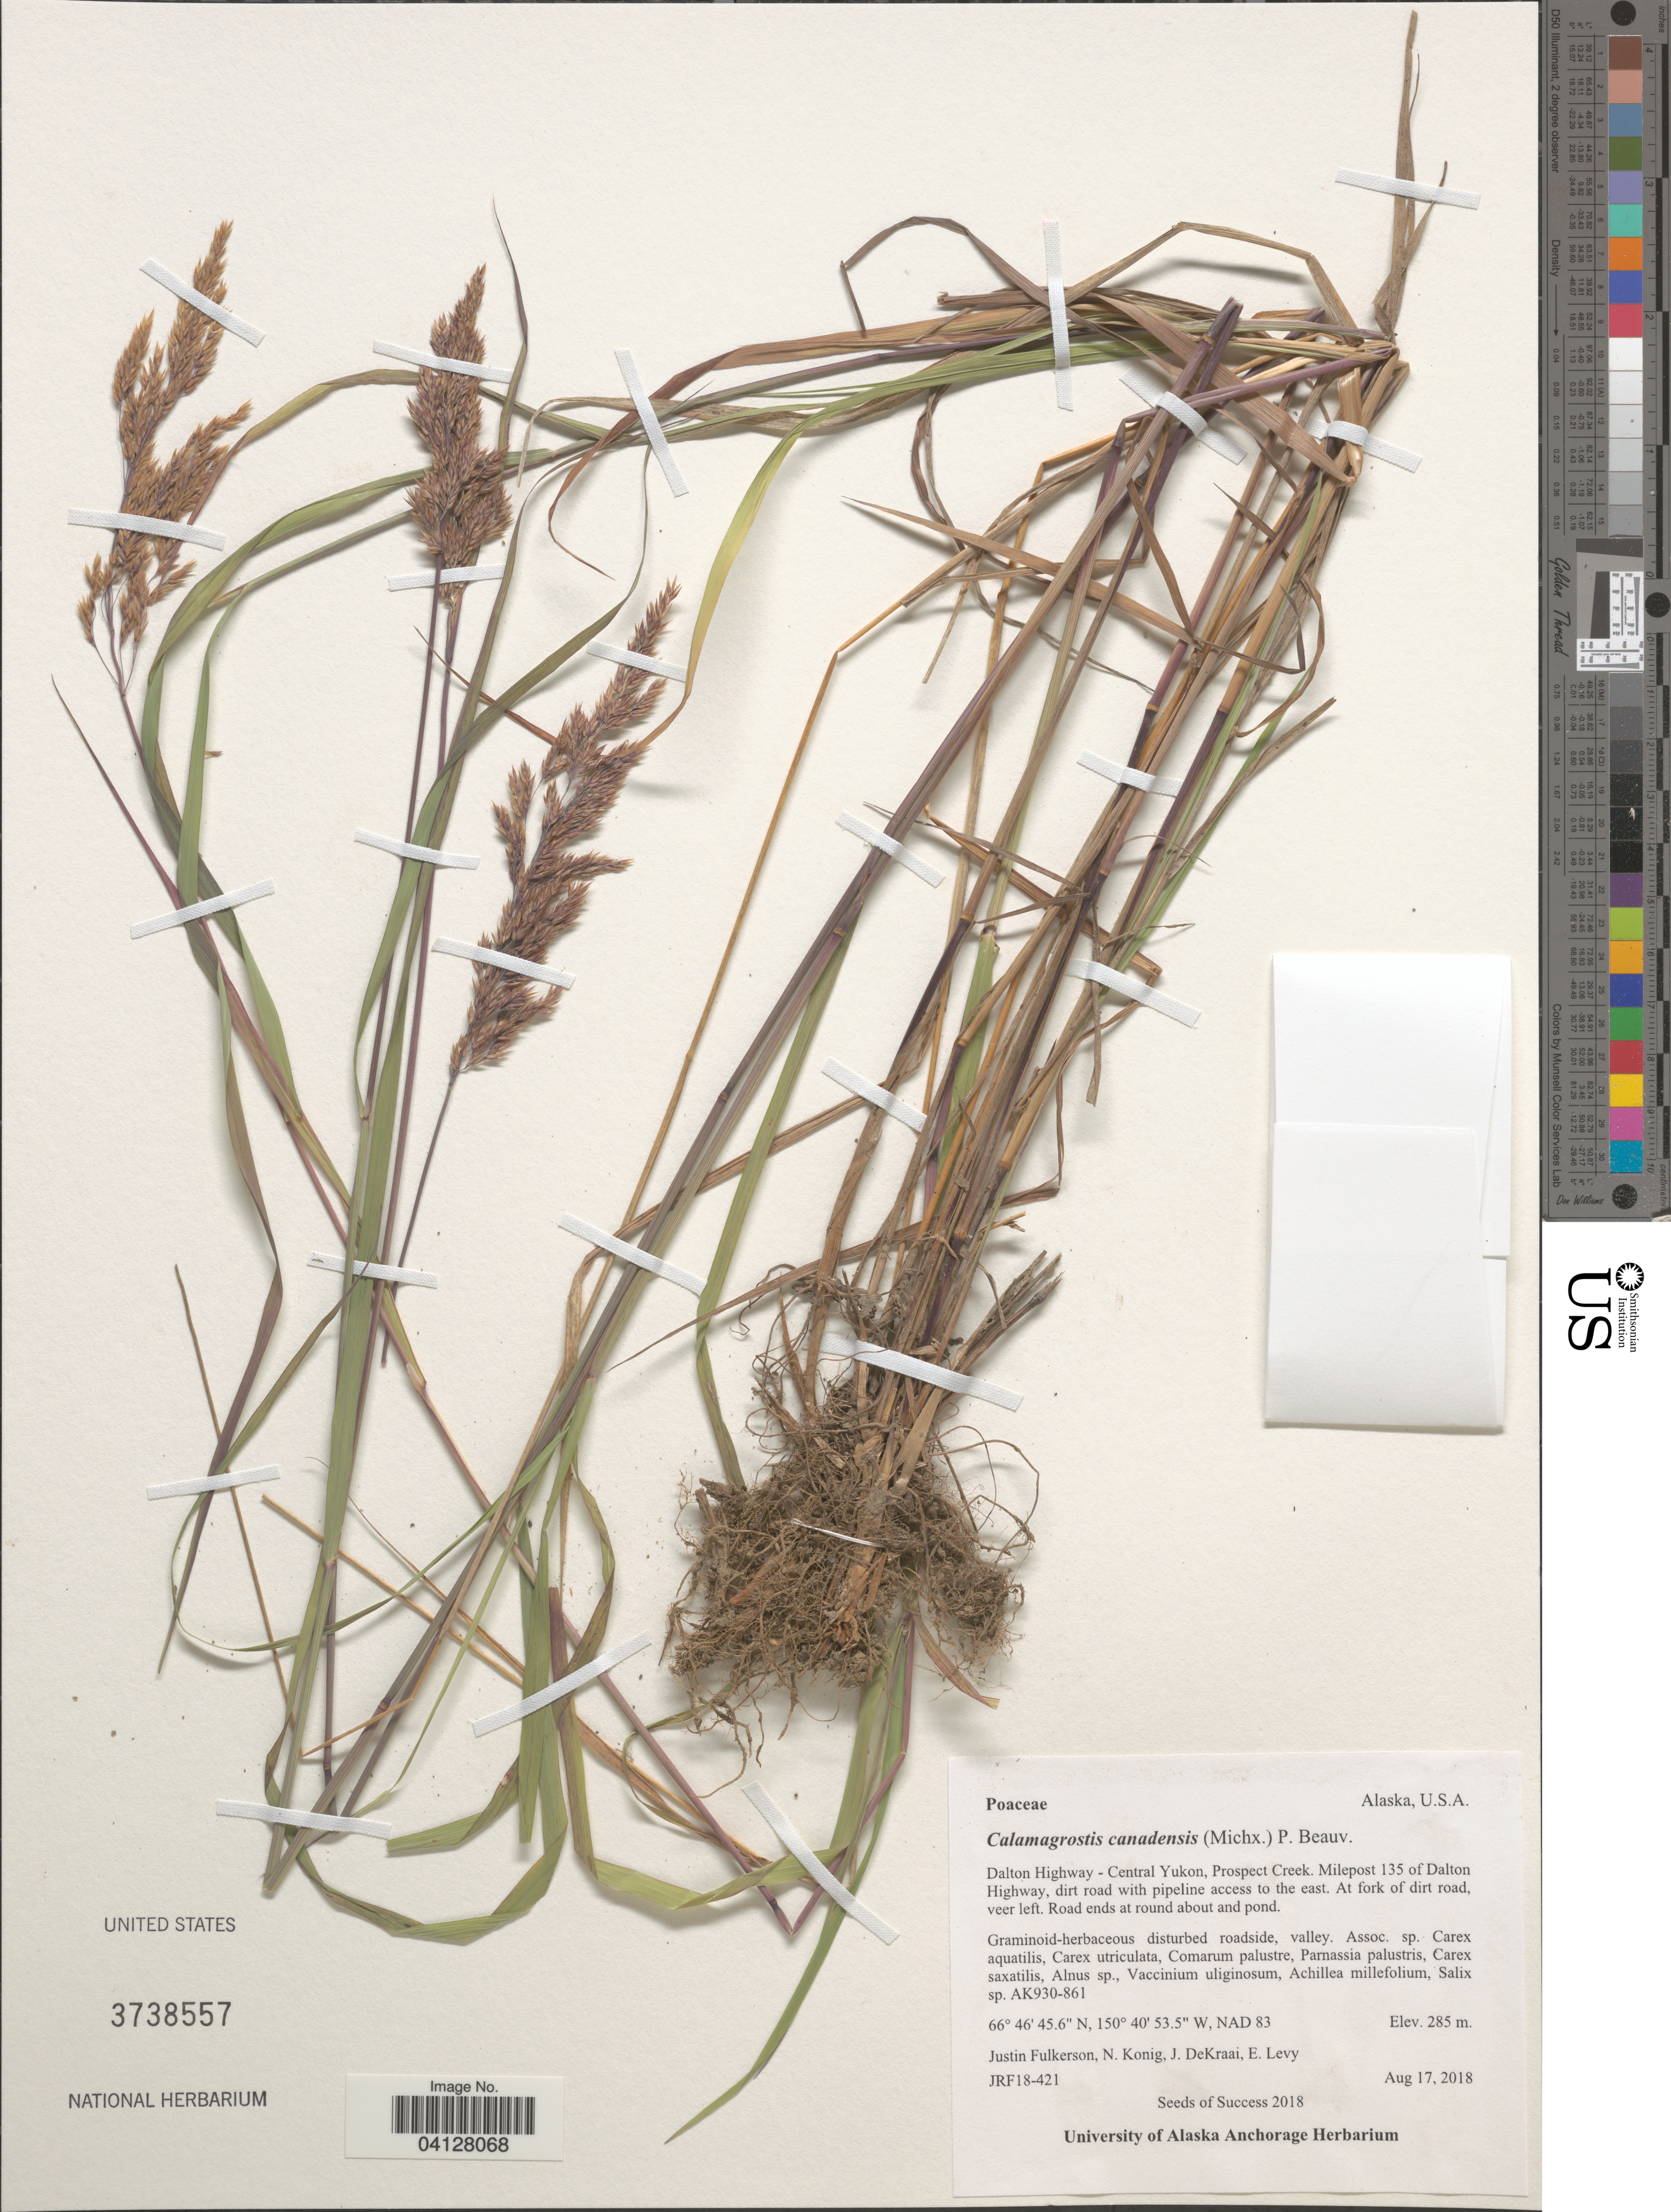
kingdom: Plantae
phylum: Tracheophyta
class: Liliopsida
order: Poales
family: Poaceae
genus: Calamagrostis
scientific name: Calamagrostis canadensis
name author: (Michx.) P. Beauv.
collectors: J. Fulkerson, N. Konig, J. DeKraai & E. Levy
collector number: JRF18-421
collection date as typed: Transcribed d/m/y: 17/8/2018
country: United States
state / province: Alaska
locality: Dalton Highway - Central Yukon, Prospect Creek. Milepost 135 of Dalton Highway, dirt road with pipeline access to the east. AK930-861. NAD 83.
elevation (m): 285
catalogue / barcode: US 3738557